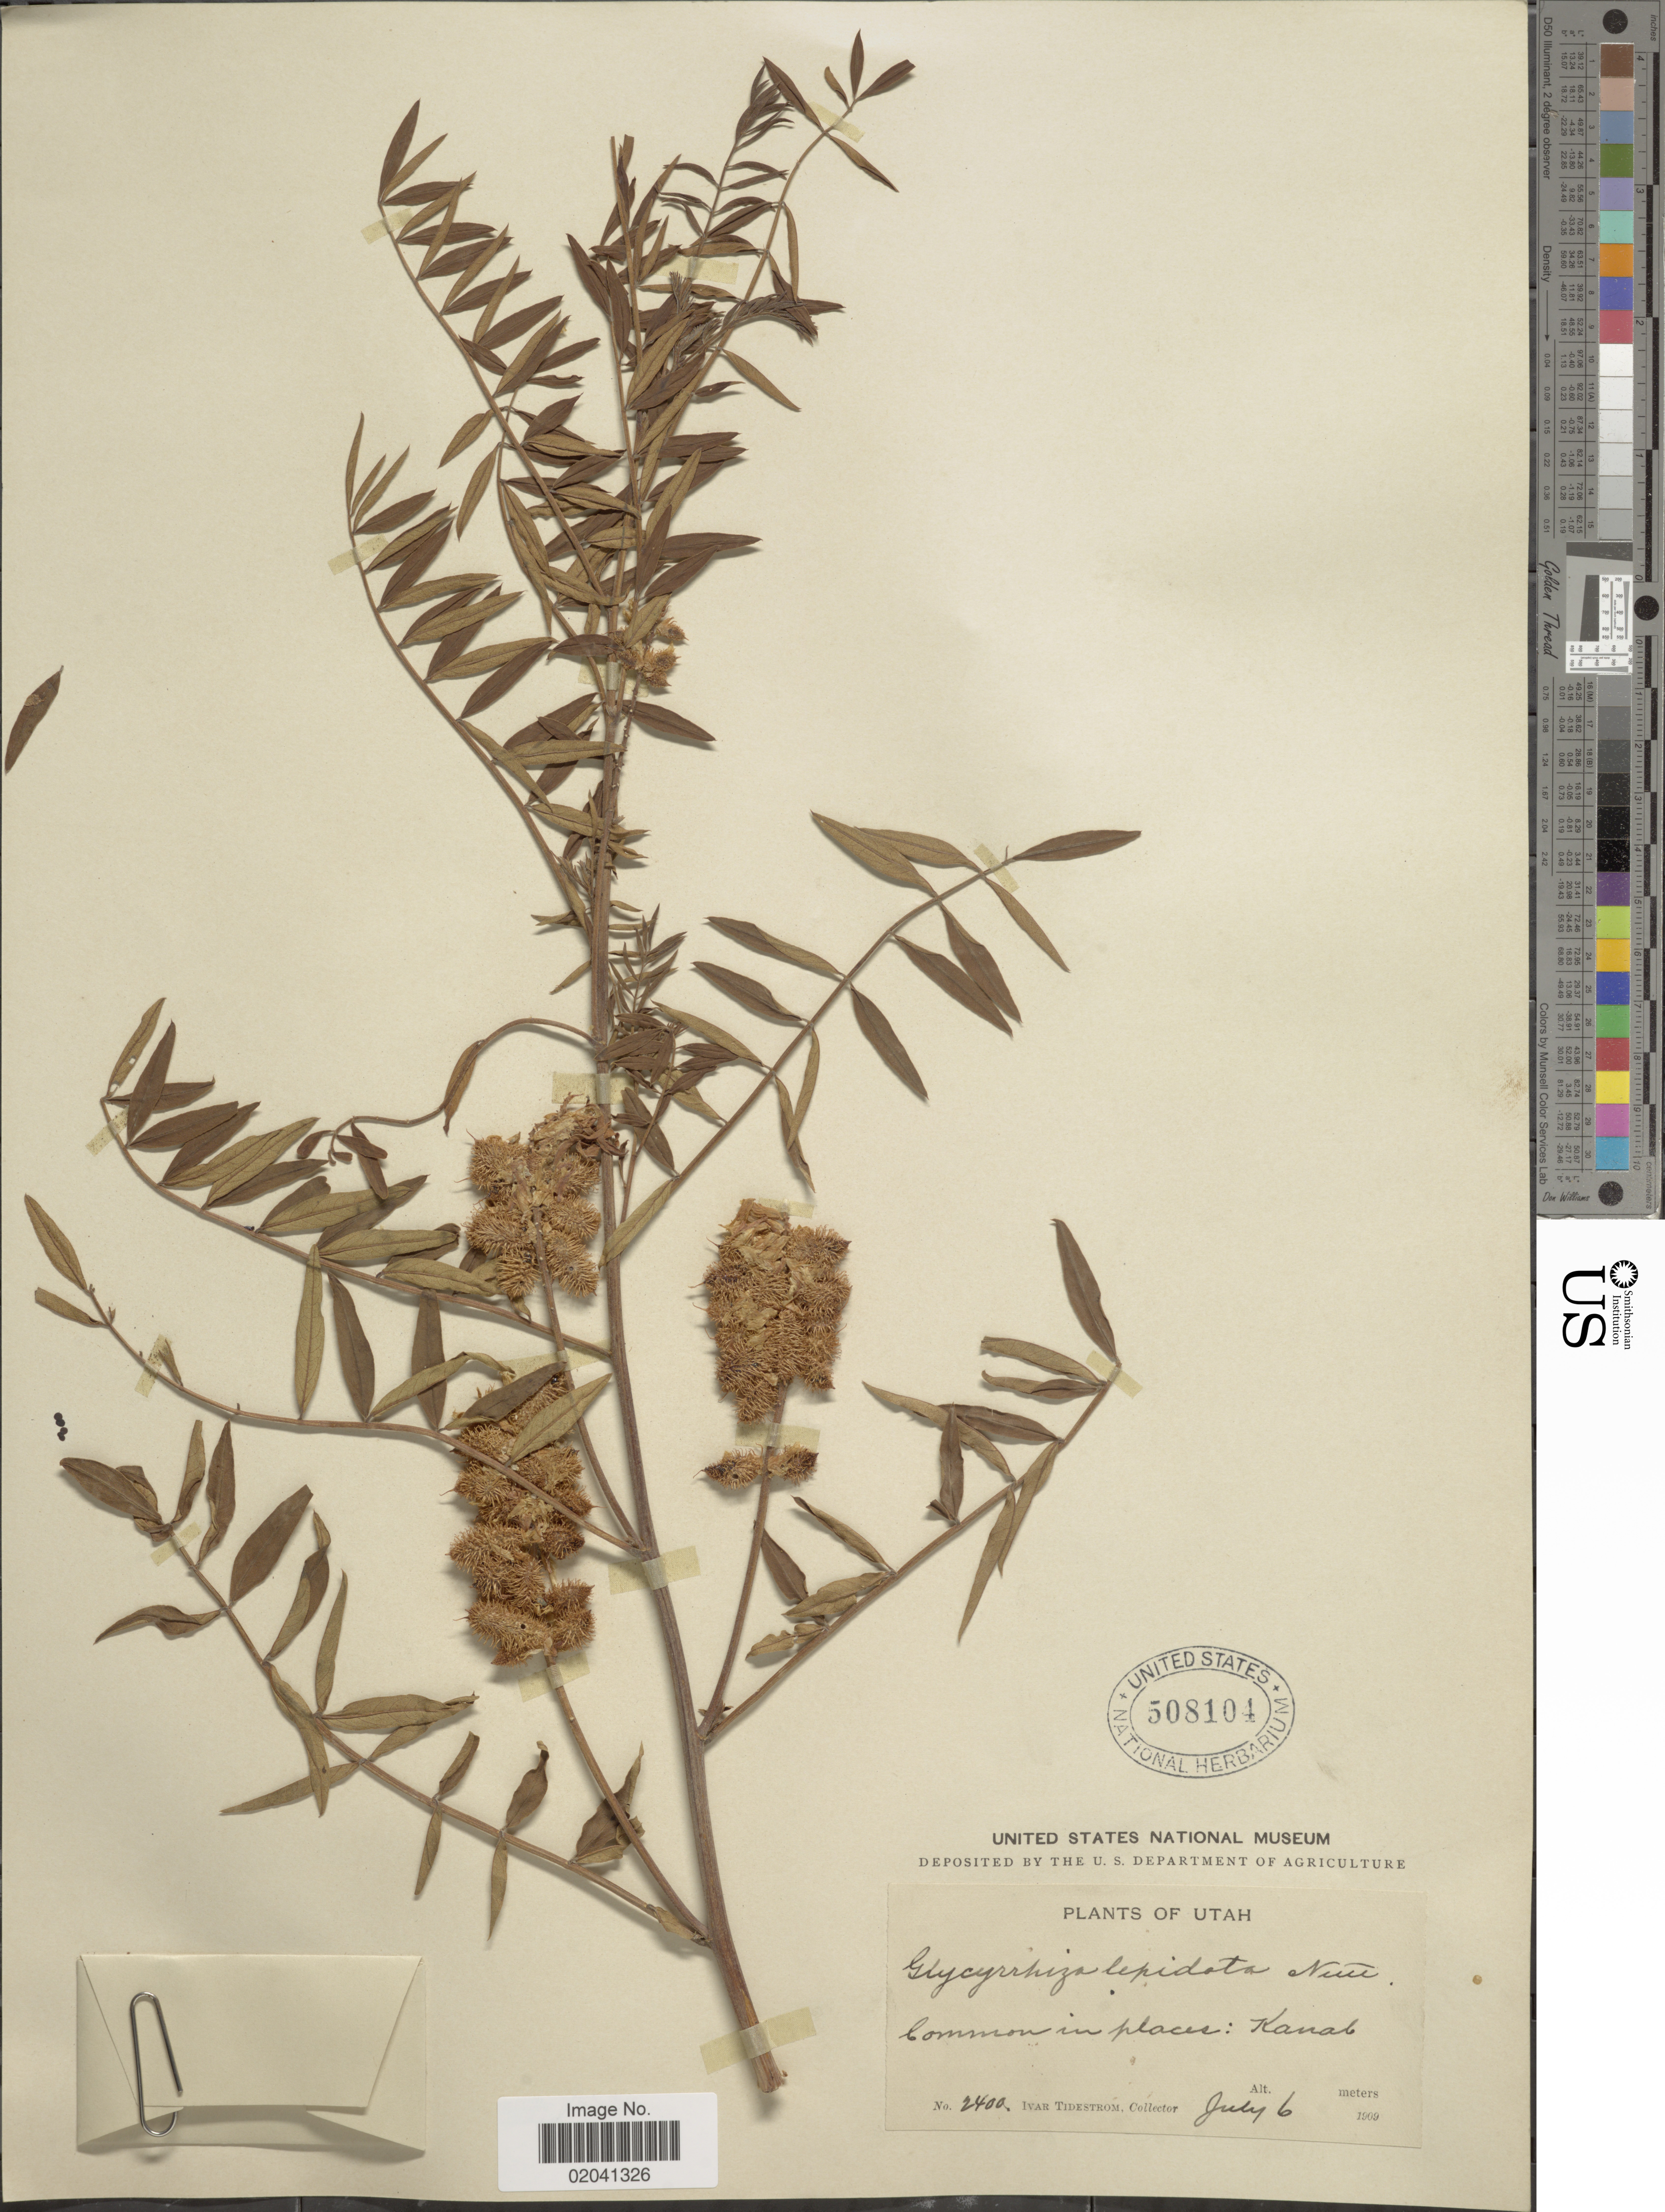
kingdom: Plantae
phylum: Tracheophyta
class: Magnoliopsida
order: Fabales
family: Fabaceae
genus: Glycyrrhiza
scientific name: Glycyrrhiza lepidota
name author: Pursh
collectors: I. F. Tidestrom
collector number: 2400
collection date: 1909-07-06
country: United States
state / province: Utah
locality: Kanab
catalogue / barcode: US 508104